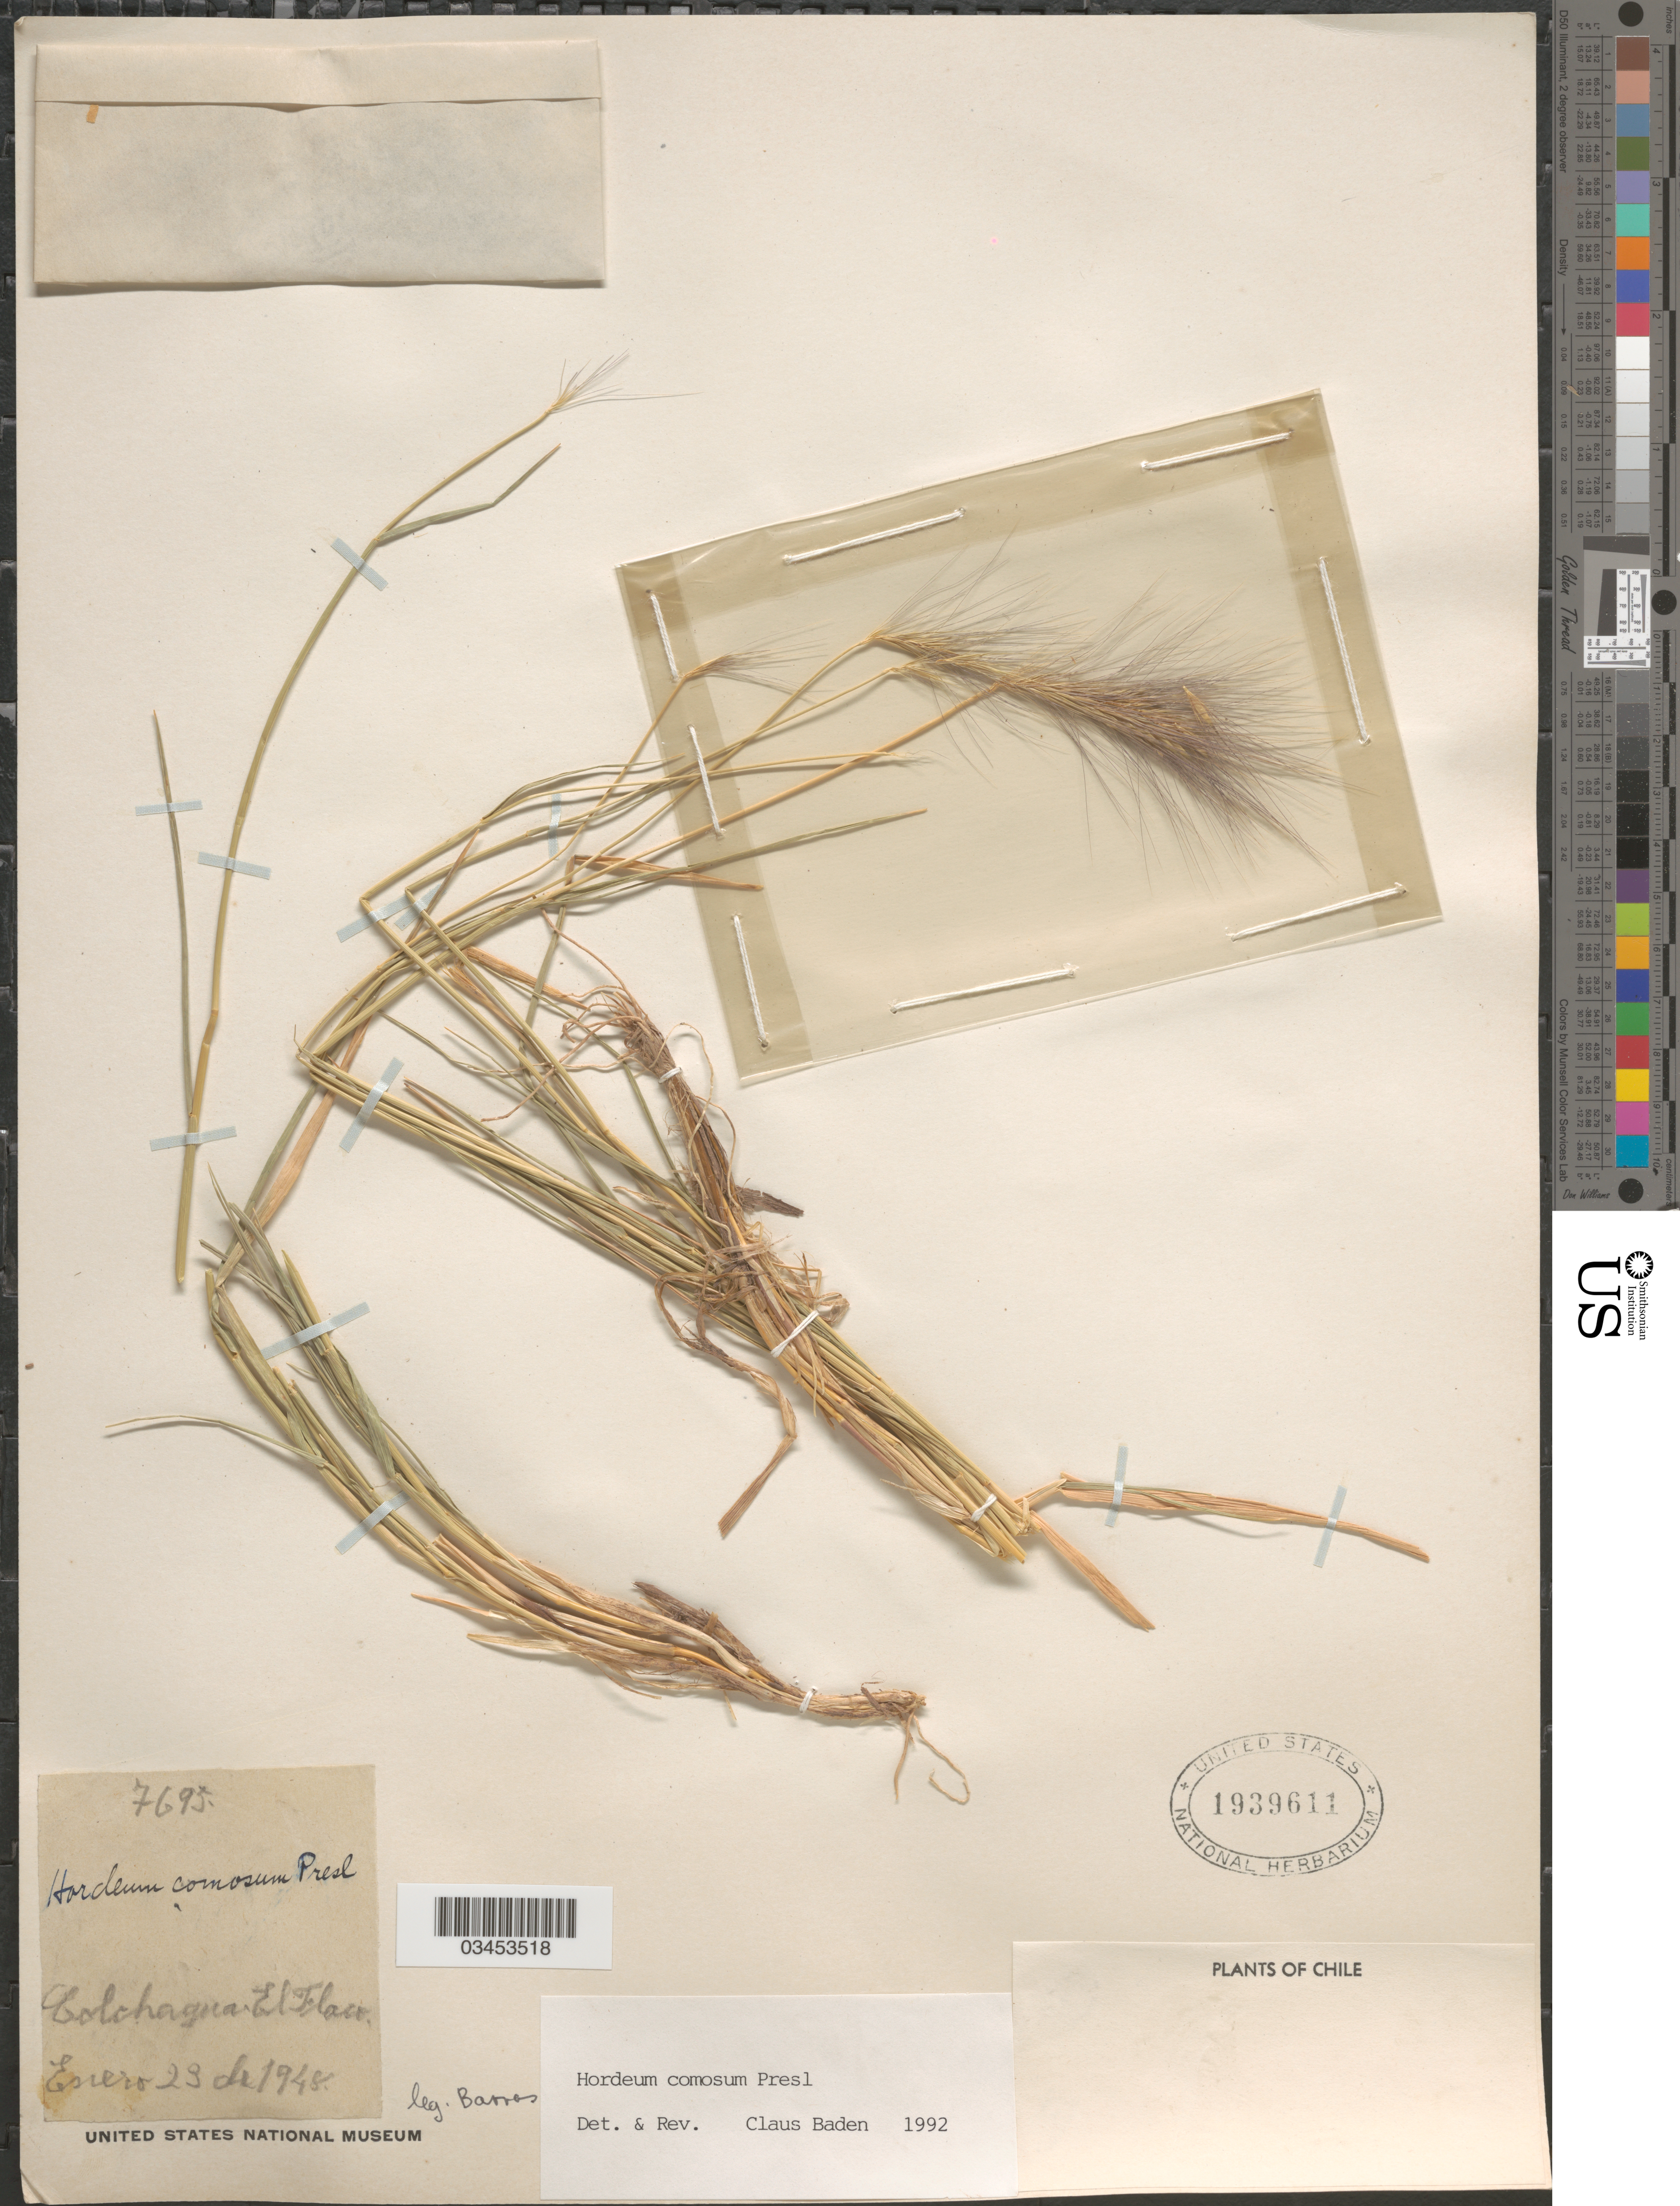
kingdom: Plantae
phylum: Tracheophyta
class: Liliopsida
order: Poales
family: Poaceae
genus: Hordeum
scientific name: Hordeum comosum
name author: J. Presl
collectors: Barros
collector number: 7695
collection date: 1948-01-23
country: Chile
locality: Colchagua. El Flaco.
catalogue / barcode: US 1939611